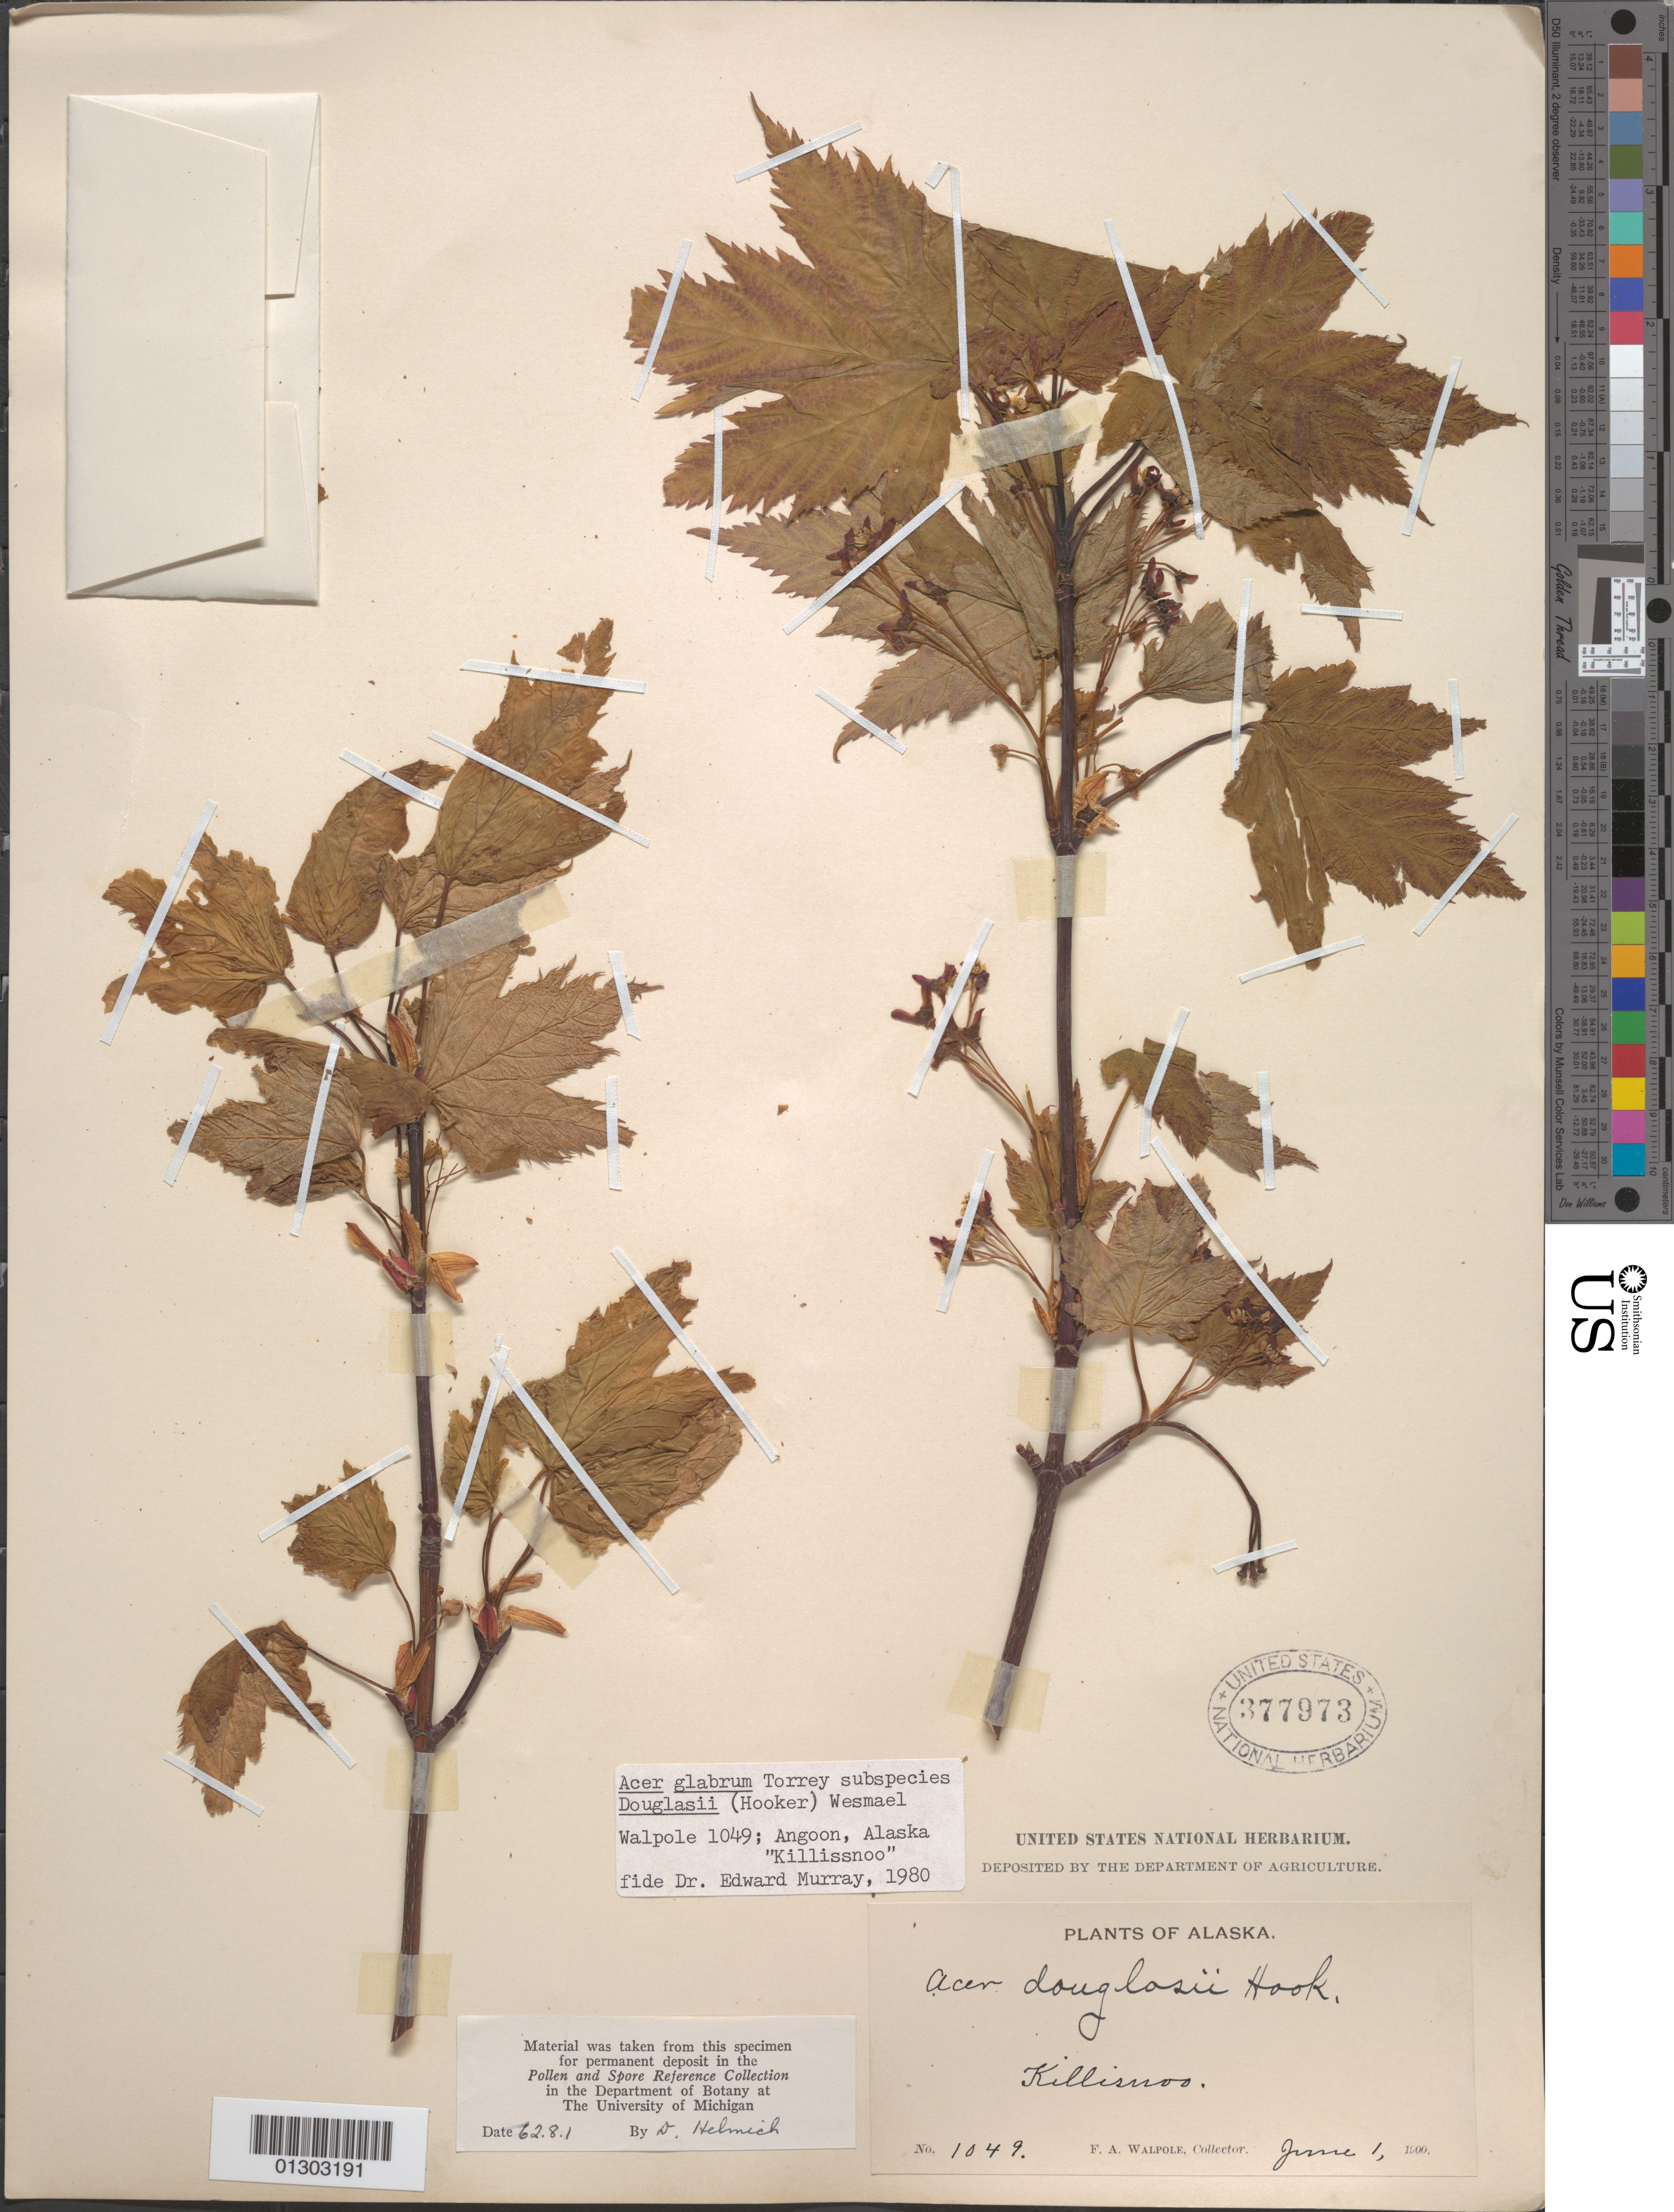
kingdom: Plantae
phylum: Tracheophyta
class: Magnoliopsida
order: Sapindales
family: Sapindaceae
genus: Acer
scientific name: Acer glabrum var. douglasii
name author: (Hook.) Dippel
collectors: F. Walpole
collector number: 1049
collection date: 1900-06-01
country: United States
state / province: Alaska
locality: Killisnoo.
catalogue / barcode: US 377973